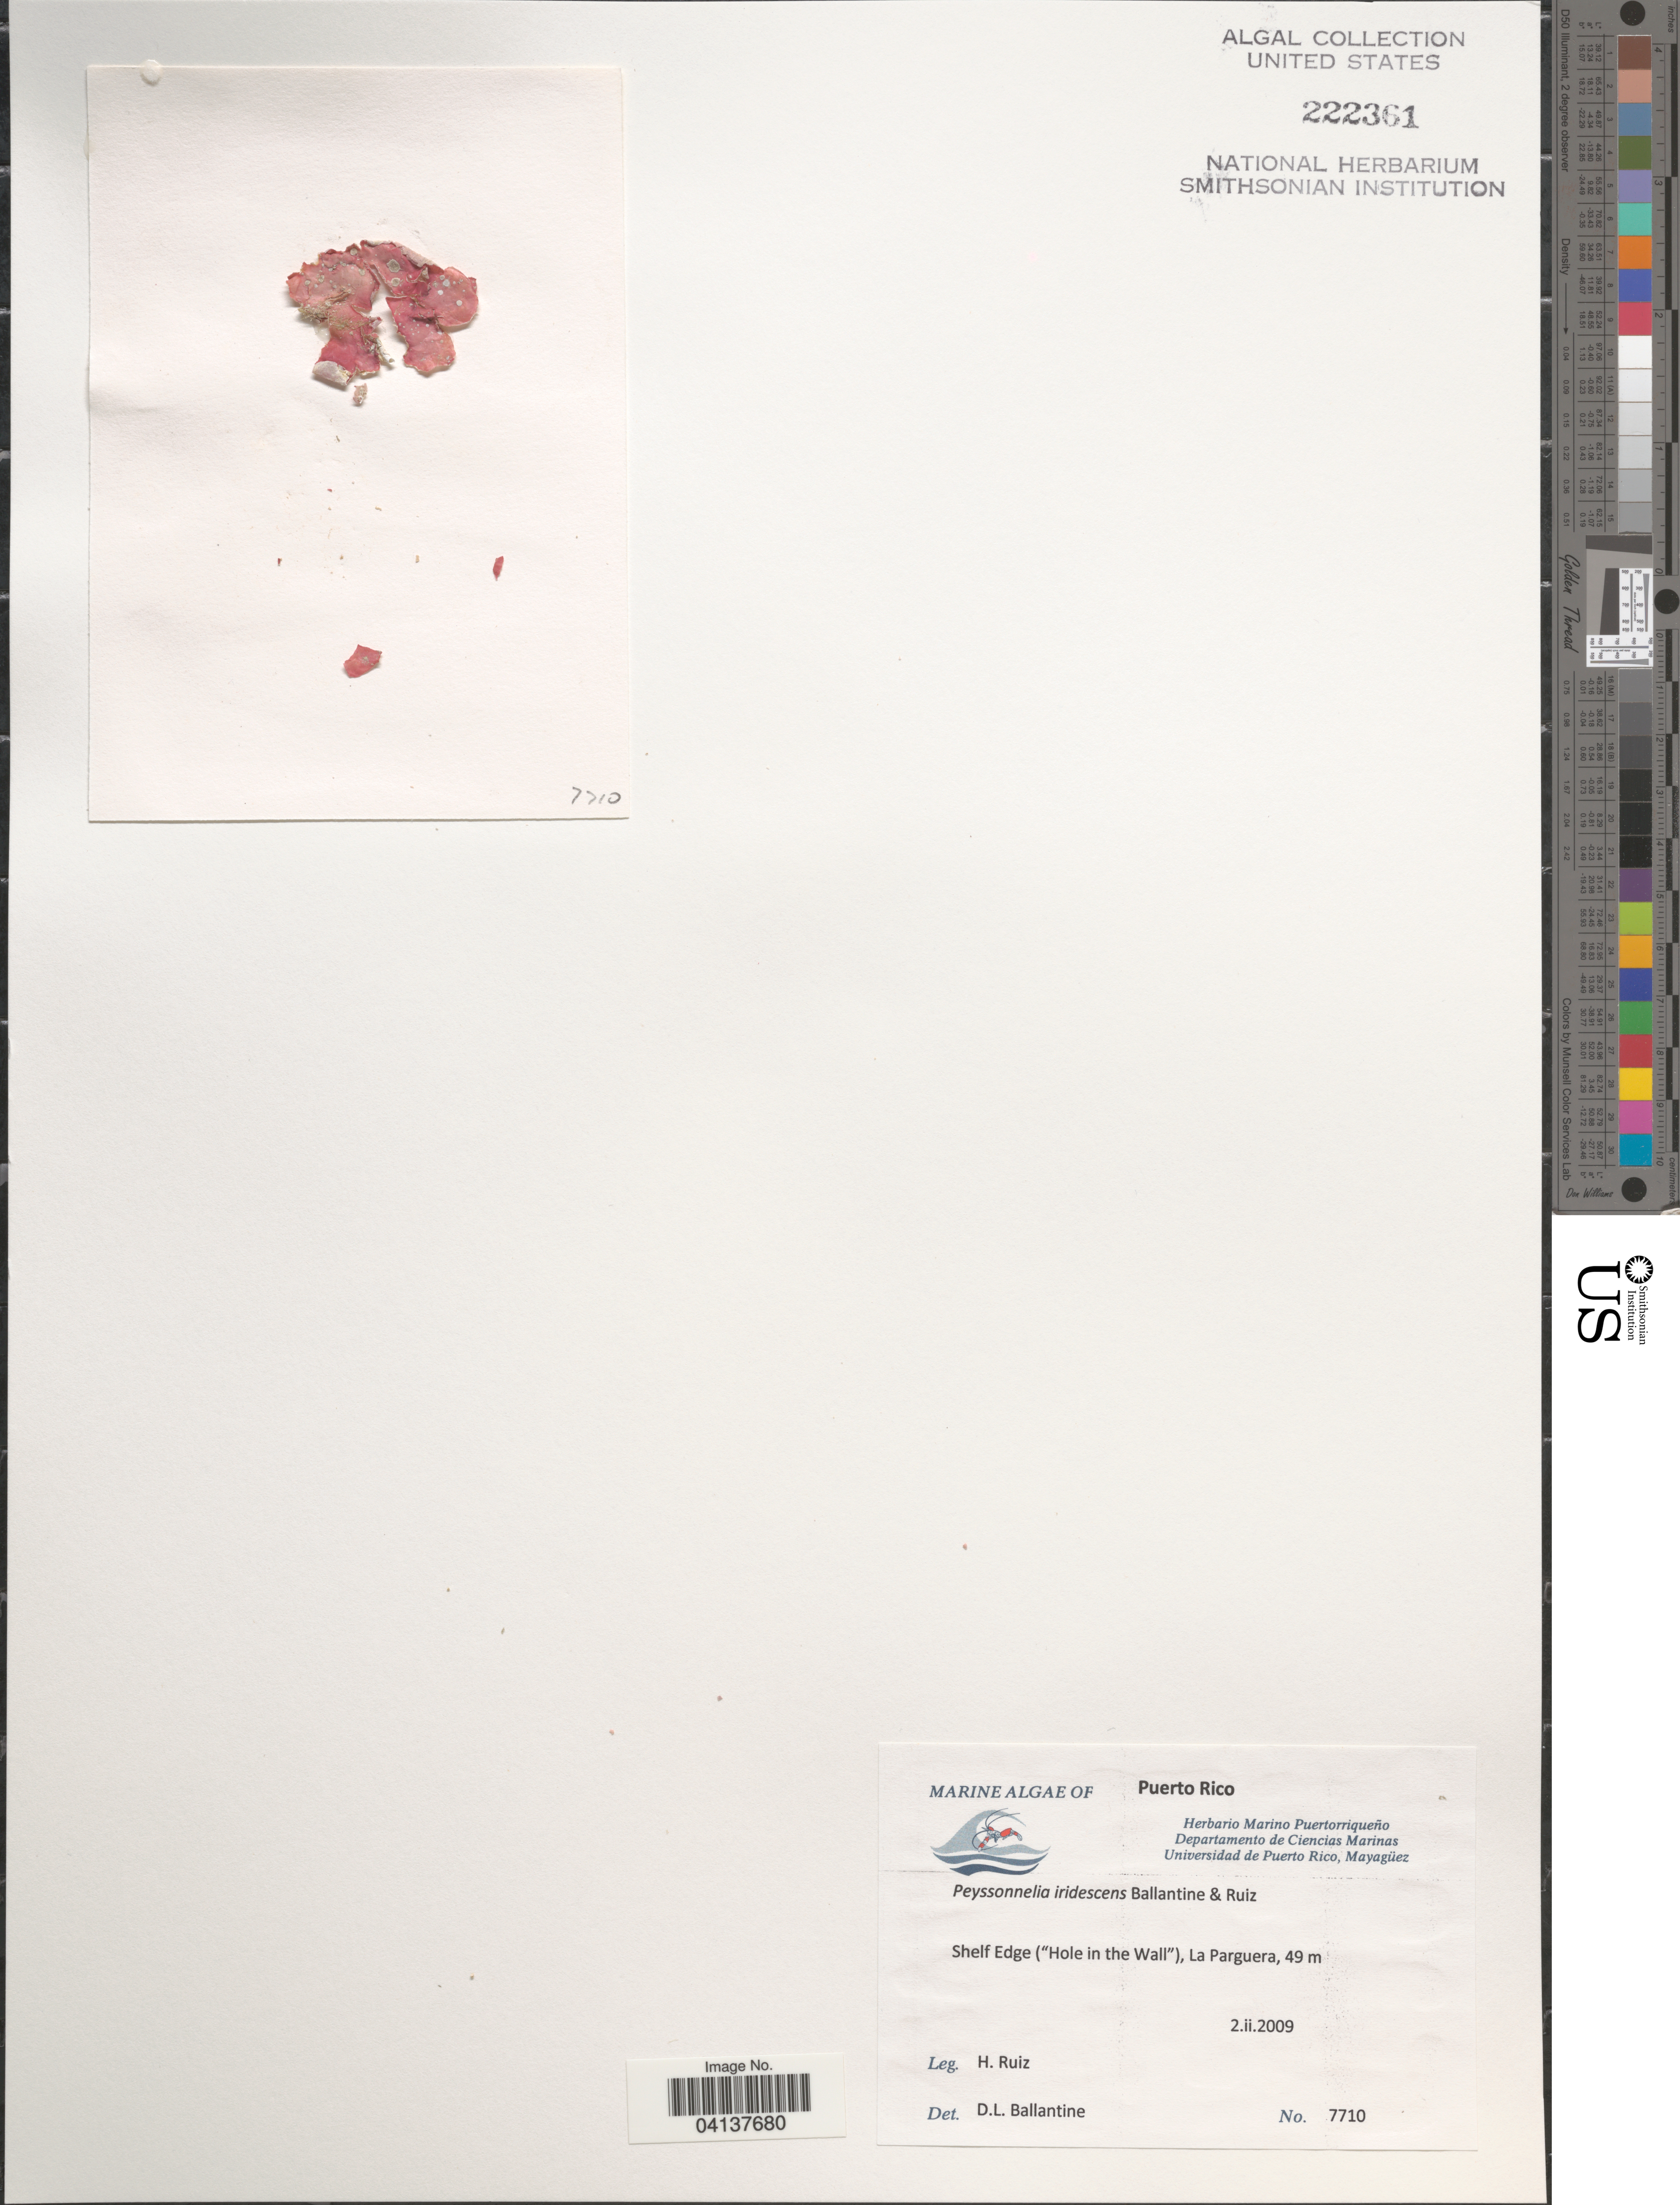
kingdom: Plantae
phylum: Rhodophyta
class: Florideophyceae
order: Peyssonneliales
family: Peyssonneliaceae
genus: Peyssonnelia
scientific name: Peyssonnelia iridescens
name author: D.L. Ballant. & H.Ruiz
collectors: H. Ruiz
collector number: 7710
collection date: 2009-02-02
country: Puerto Rico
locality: Shelf Edge ("Hole in the Wall"), La Parguera.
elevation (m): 49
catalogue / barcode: US 222361